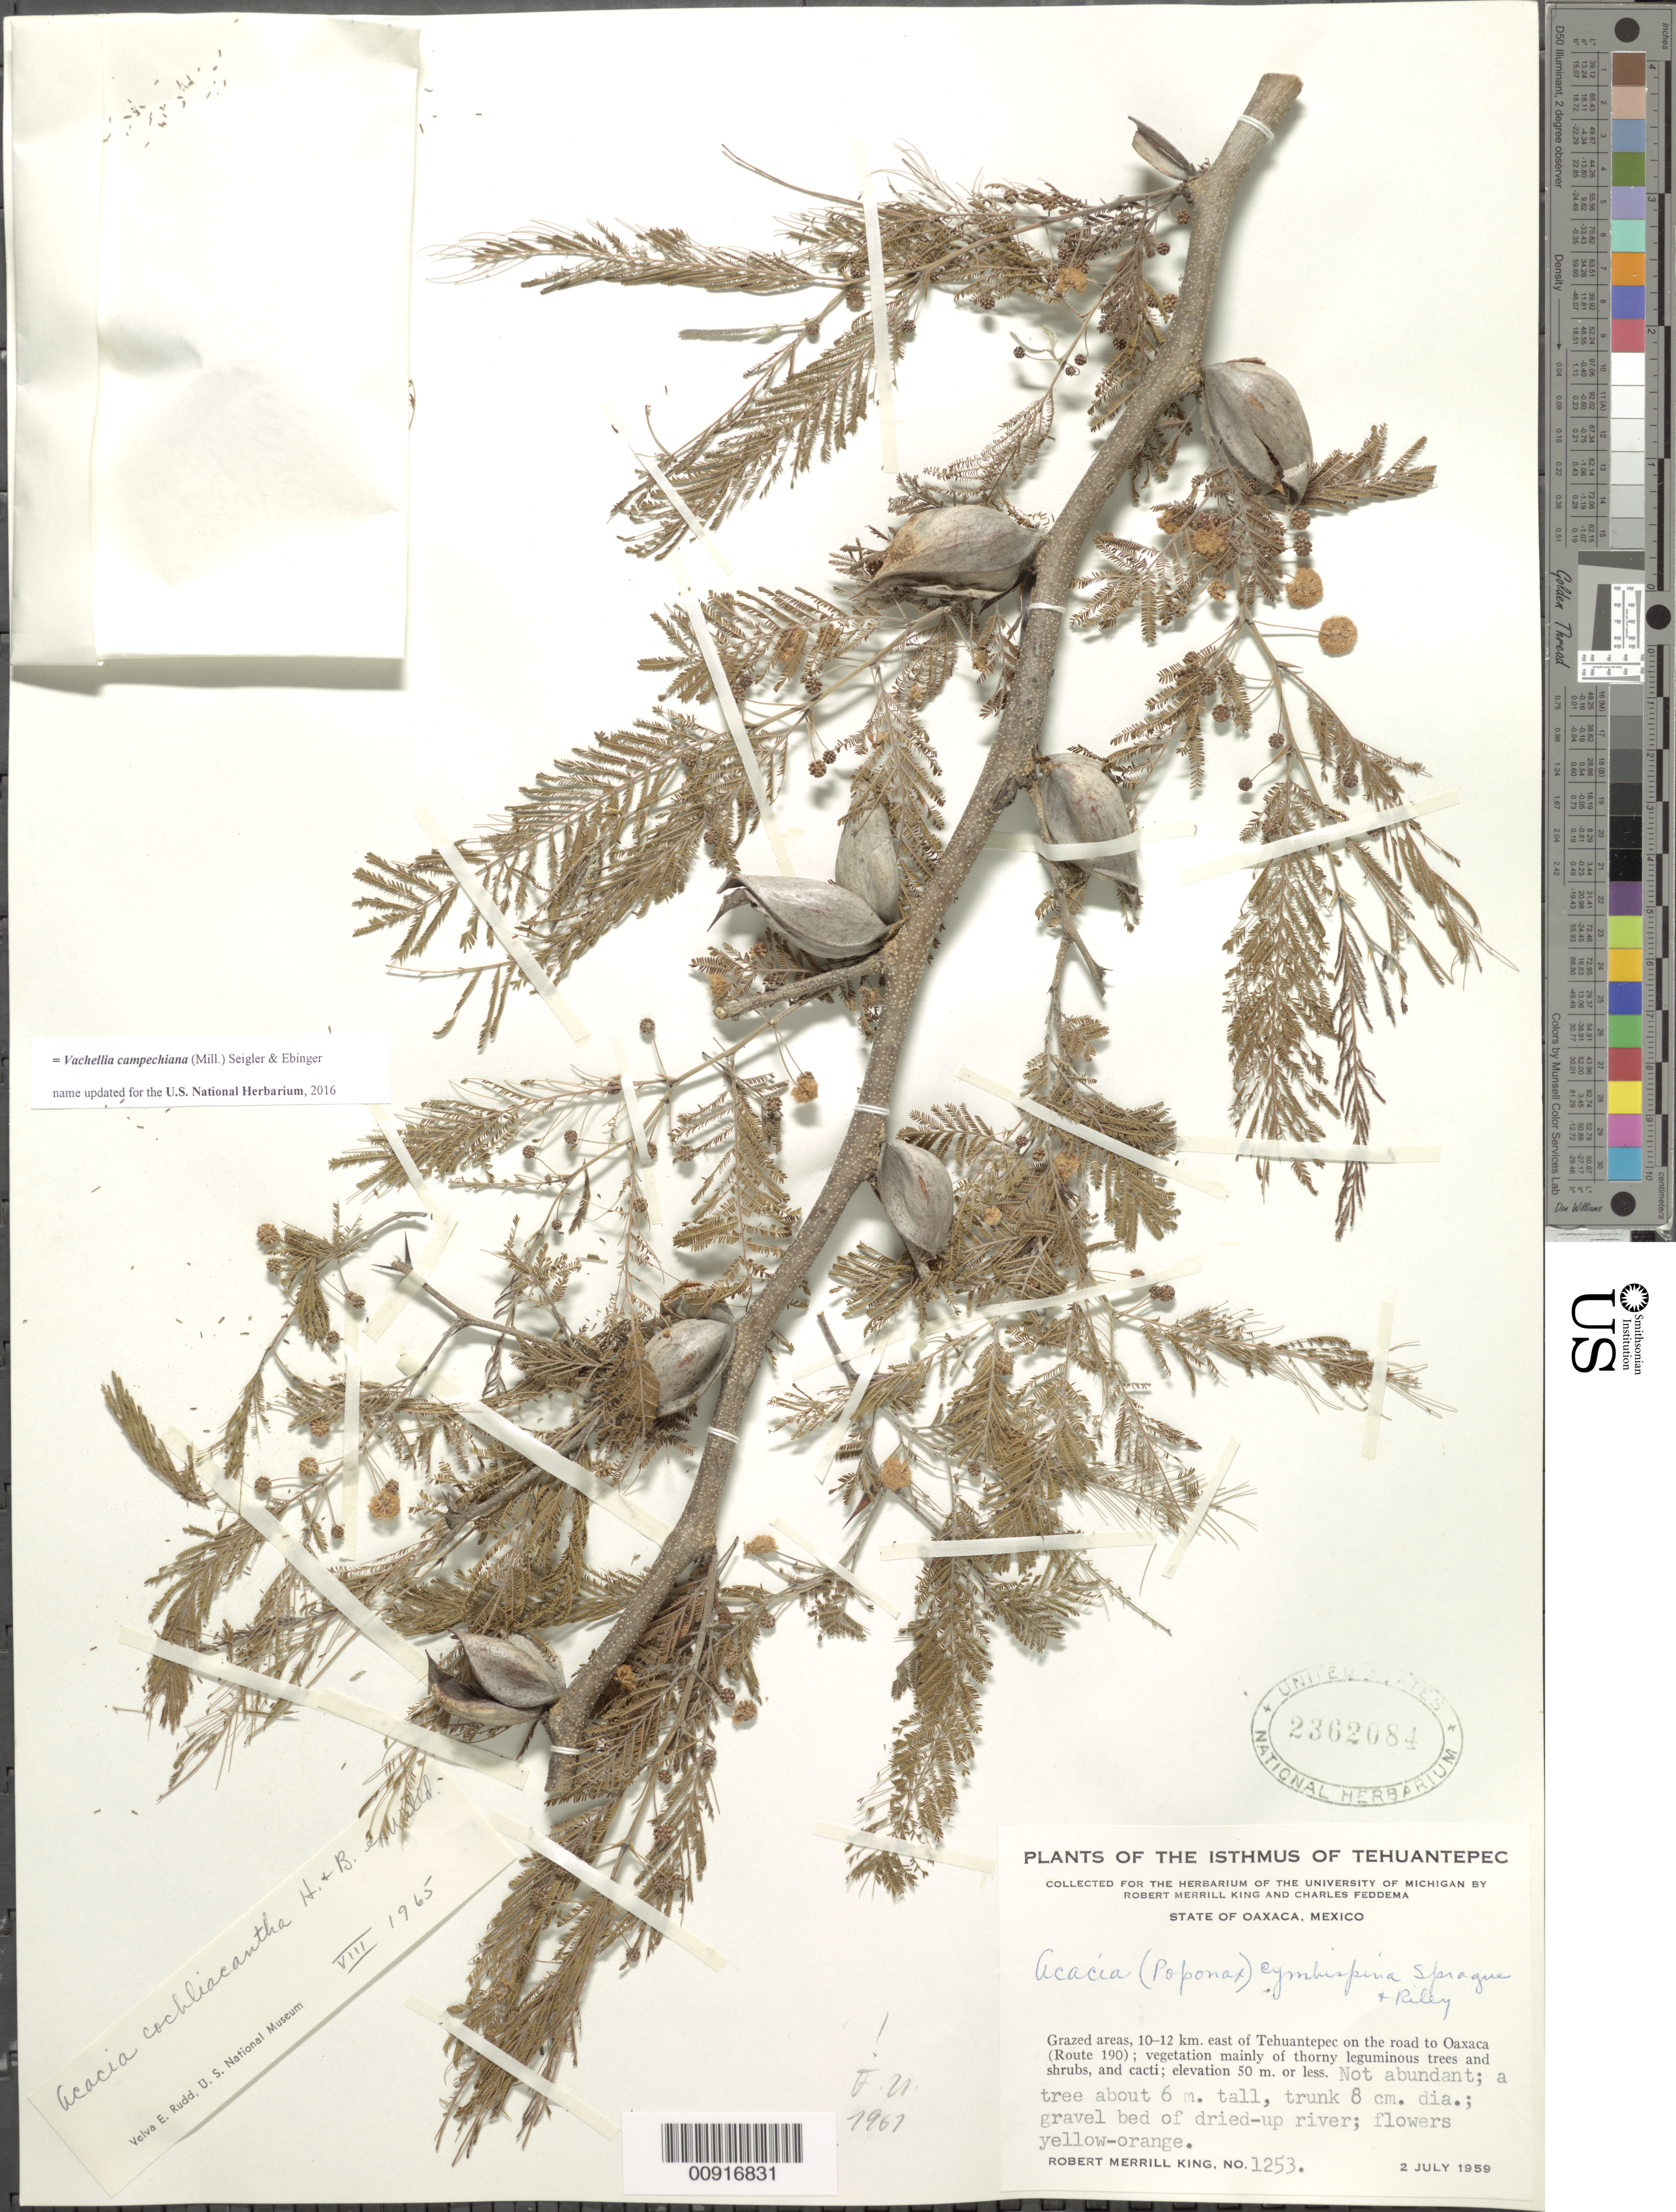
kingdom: Plantae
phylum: Tracheophyta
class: Magnoliopsida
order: Fabales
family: Fabaceae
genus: Vachellia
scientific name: Vachellia campechiana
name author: (Mill.) Seigler & Ebinger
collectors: R. M. King & C. Feddema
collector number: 1253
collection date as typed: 02 Jul 1959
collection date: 1959-07-02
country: Mexico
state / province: Oaxaca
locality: Grazed areas 10-12 km. east of Tehuantepec on the road to oaxaca (Route 190).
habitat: Gravel bed of dried-up river. Grazed areas. Vegetation mainly of thorny leguminous trees and shrubs, and cacti.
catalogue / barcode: US 2362084